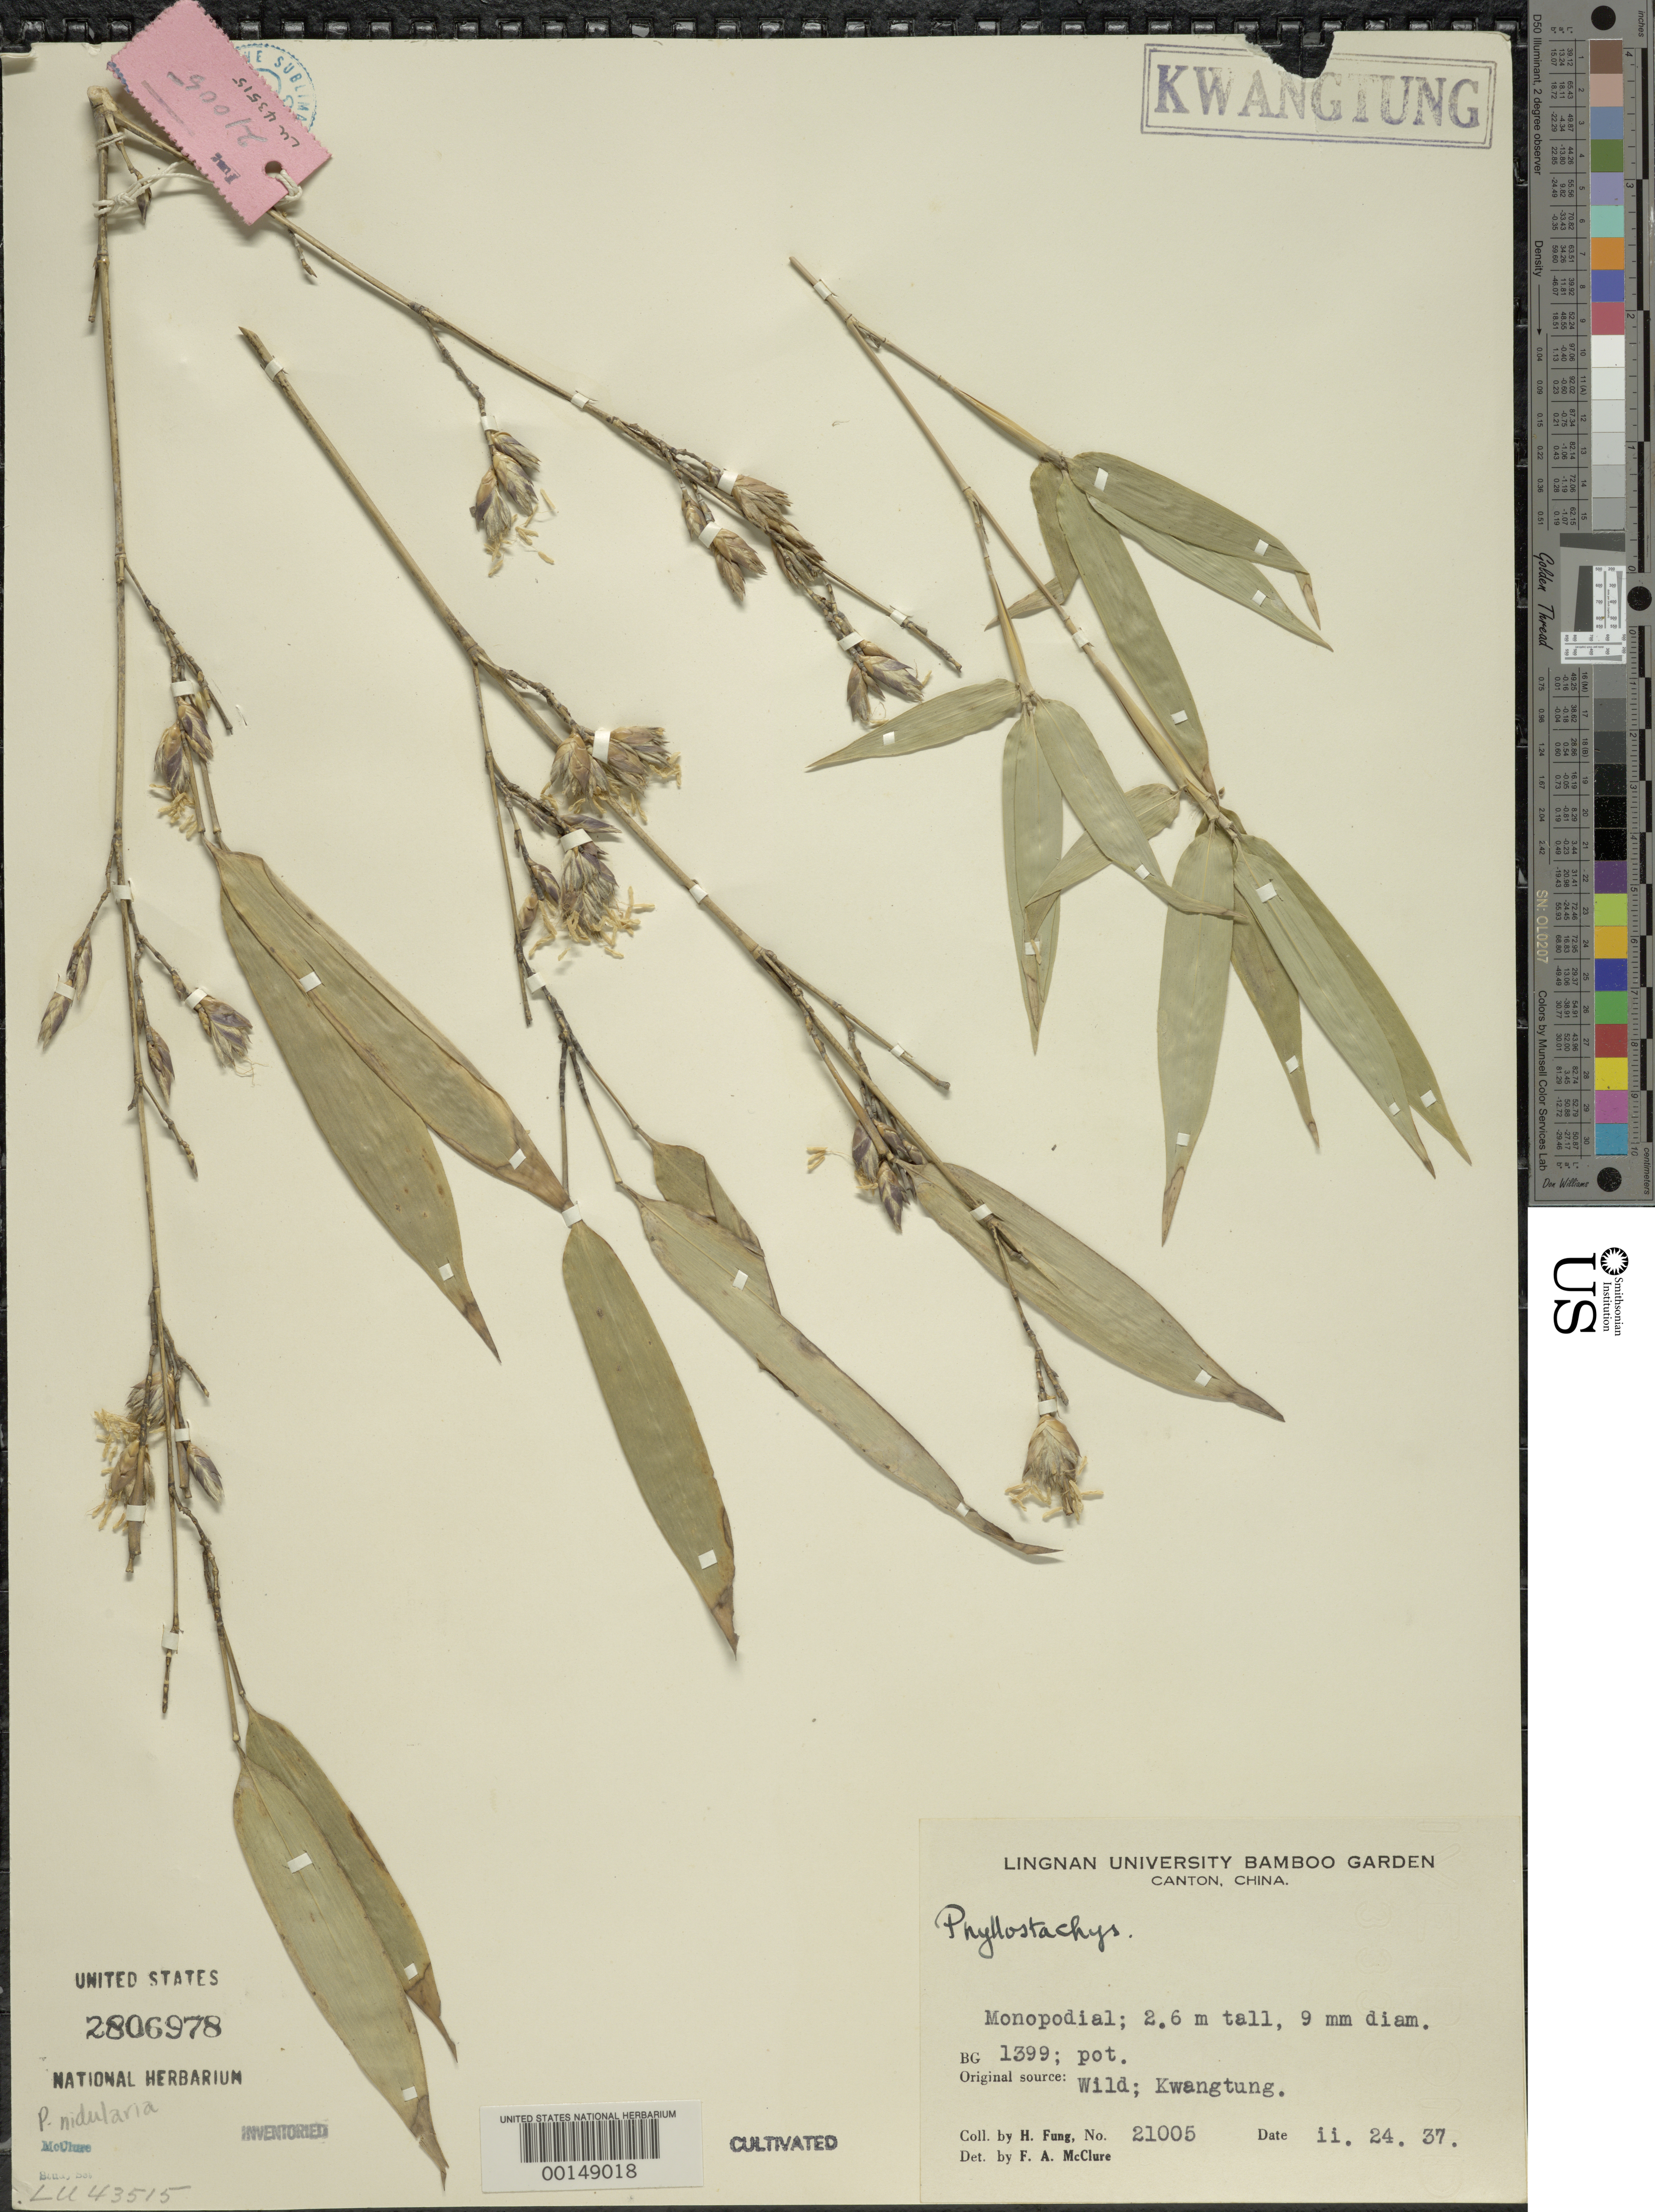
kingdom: Plantae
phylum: Tracheophyta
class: Liliopsida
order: Poales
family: Poaceae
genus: Phyllostachys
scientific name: Phyllostachys nidularia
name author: Munro ex Fenzi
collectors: H. L. Fung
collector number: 21005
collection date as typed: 24 Feb 1937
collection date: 1937-02-24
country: China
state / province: Guangdong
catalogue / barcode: US 2806978